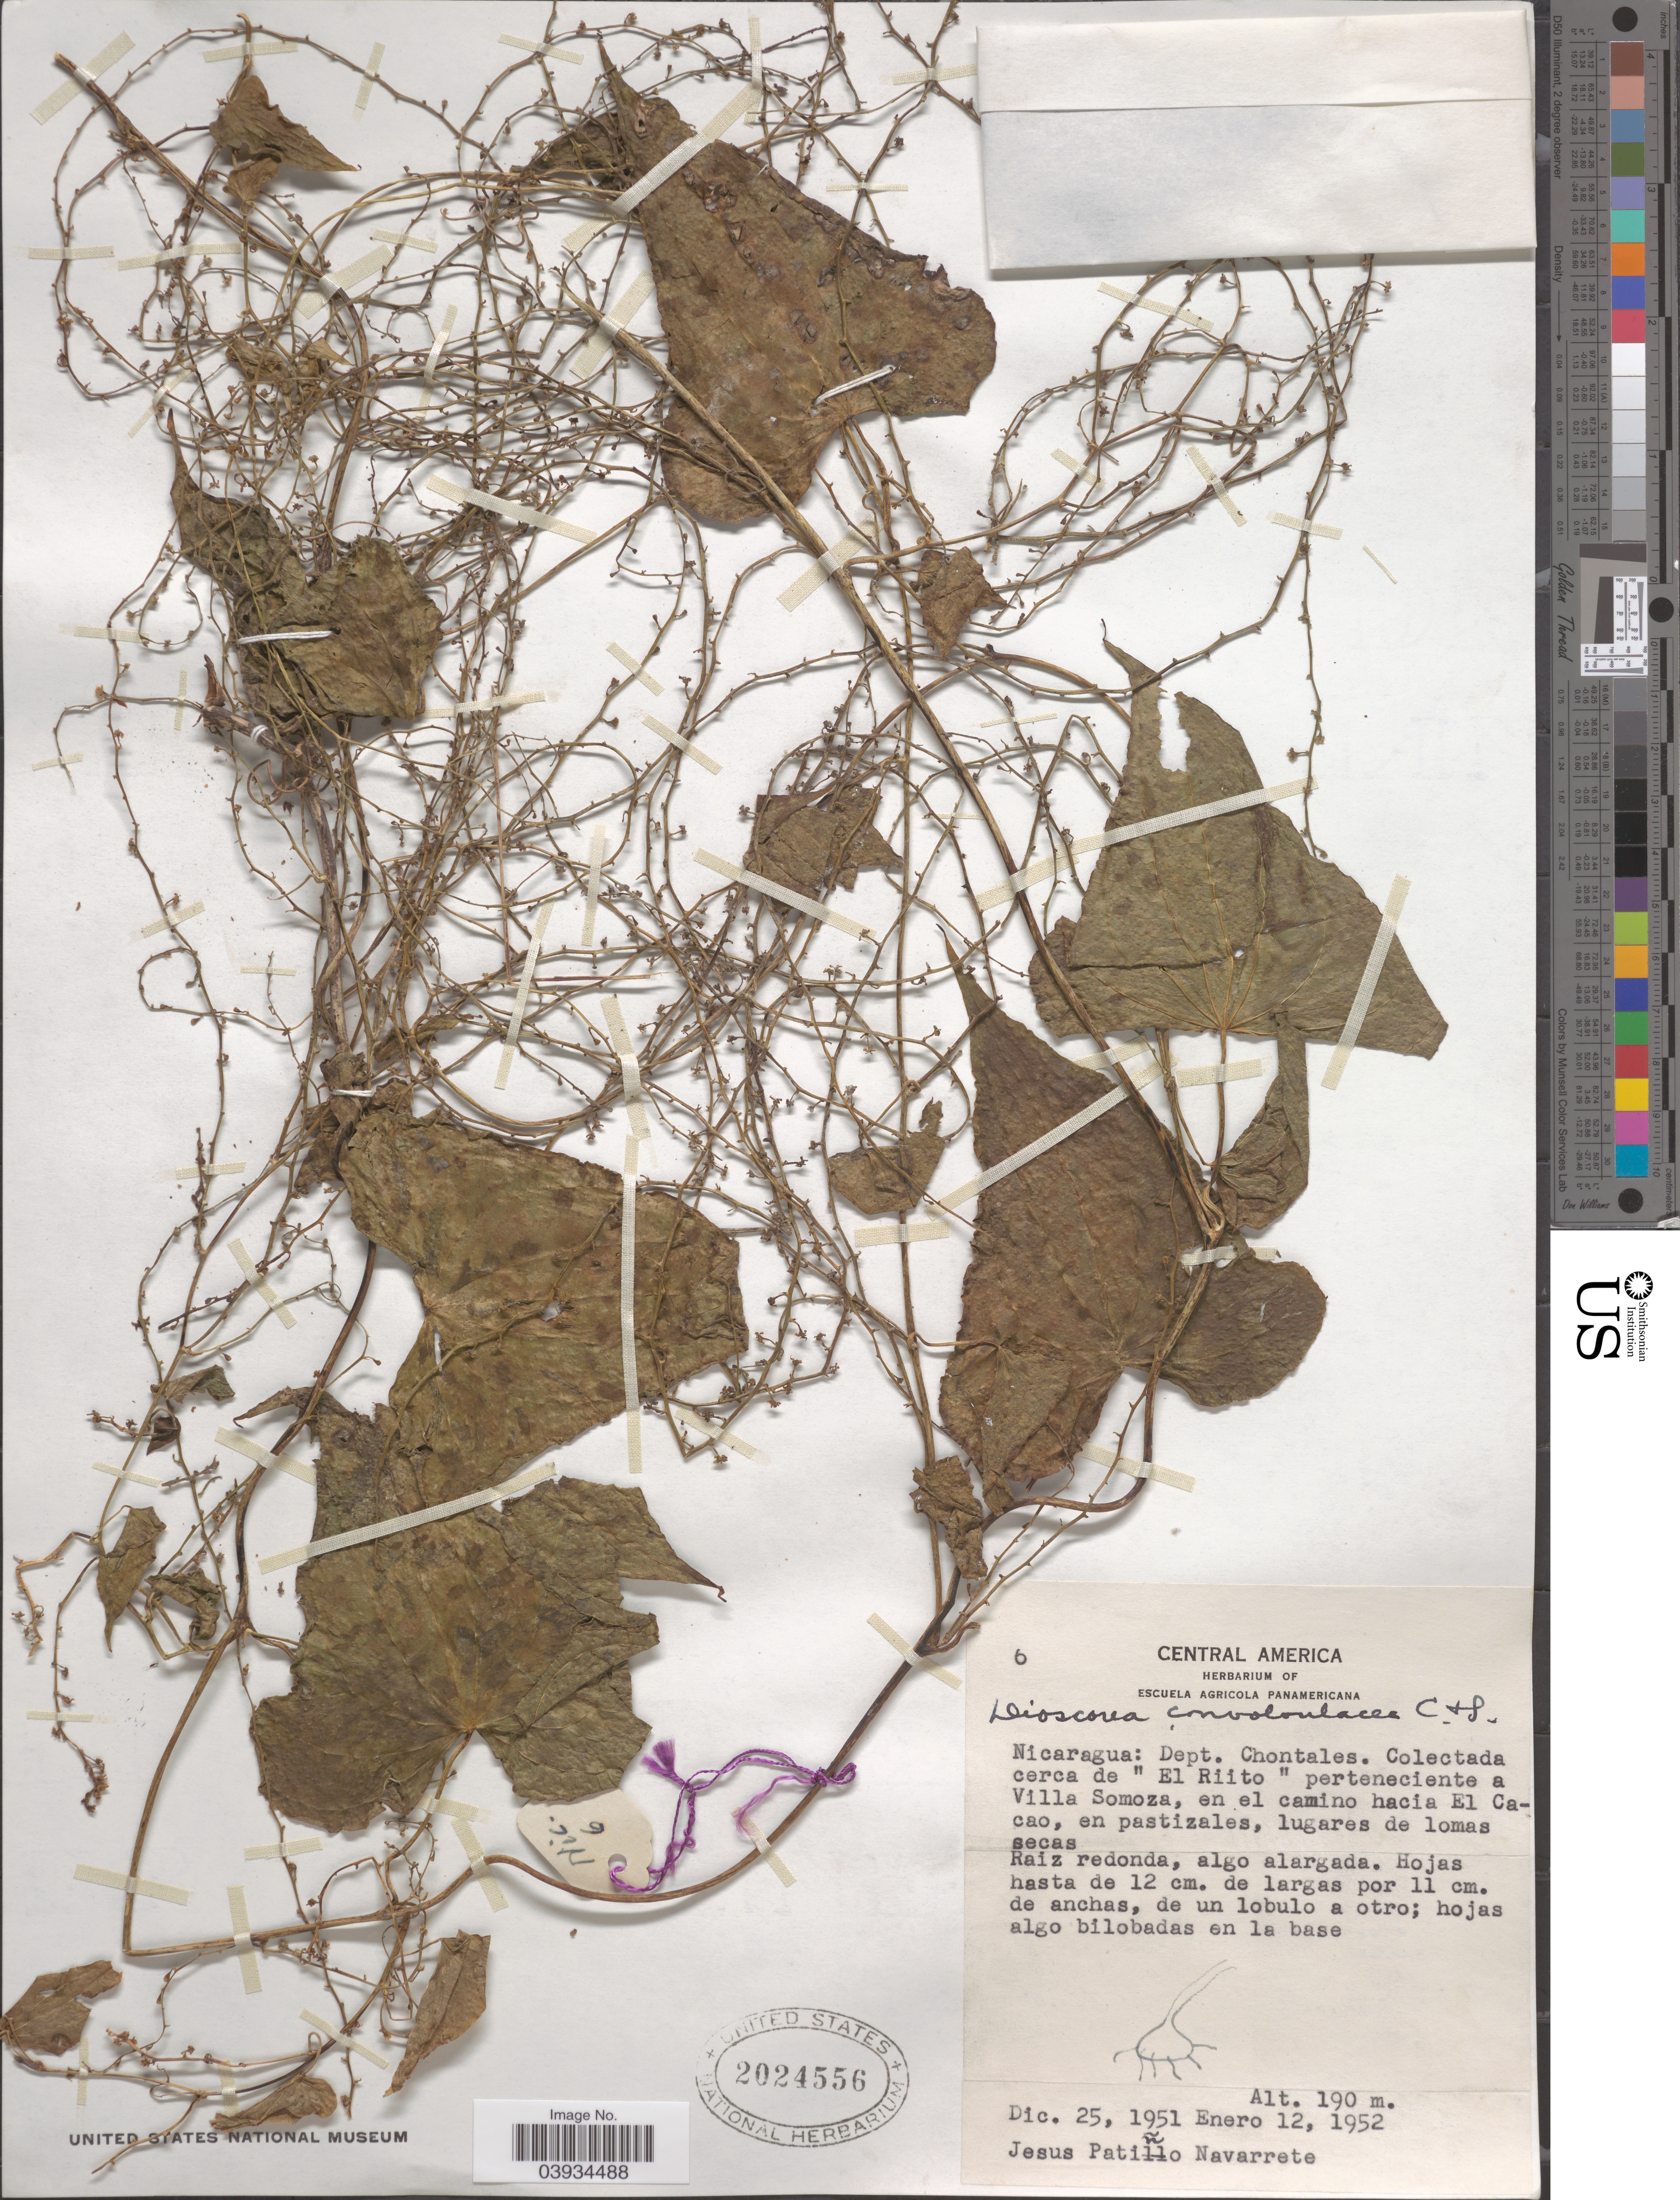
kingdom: Plantae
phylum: Tracheophyta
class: Liliopsida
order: Dioscoreales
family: Dioscoreaceae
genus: Dioscorea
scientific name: Dioscorea convolvulacea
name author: Schltdl. & Cham.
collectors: J. Navarrete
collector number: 6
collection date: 1951-12-25/1952-01-12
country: Nicaragua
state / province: Chontales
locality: Dept. Chontales. Cerca de ' El Riito ' perteneciente a Villa Somoza, en el camino hacia El Cacao, en pastizales, lugares de lomas secas.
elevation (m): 190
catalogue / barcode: US 2024556